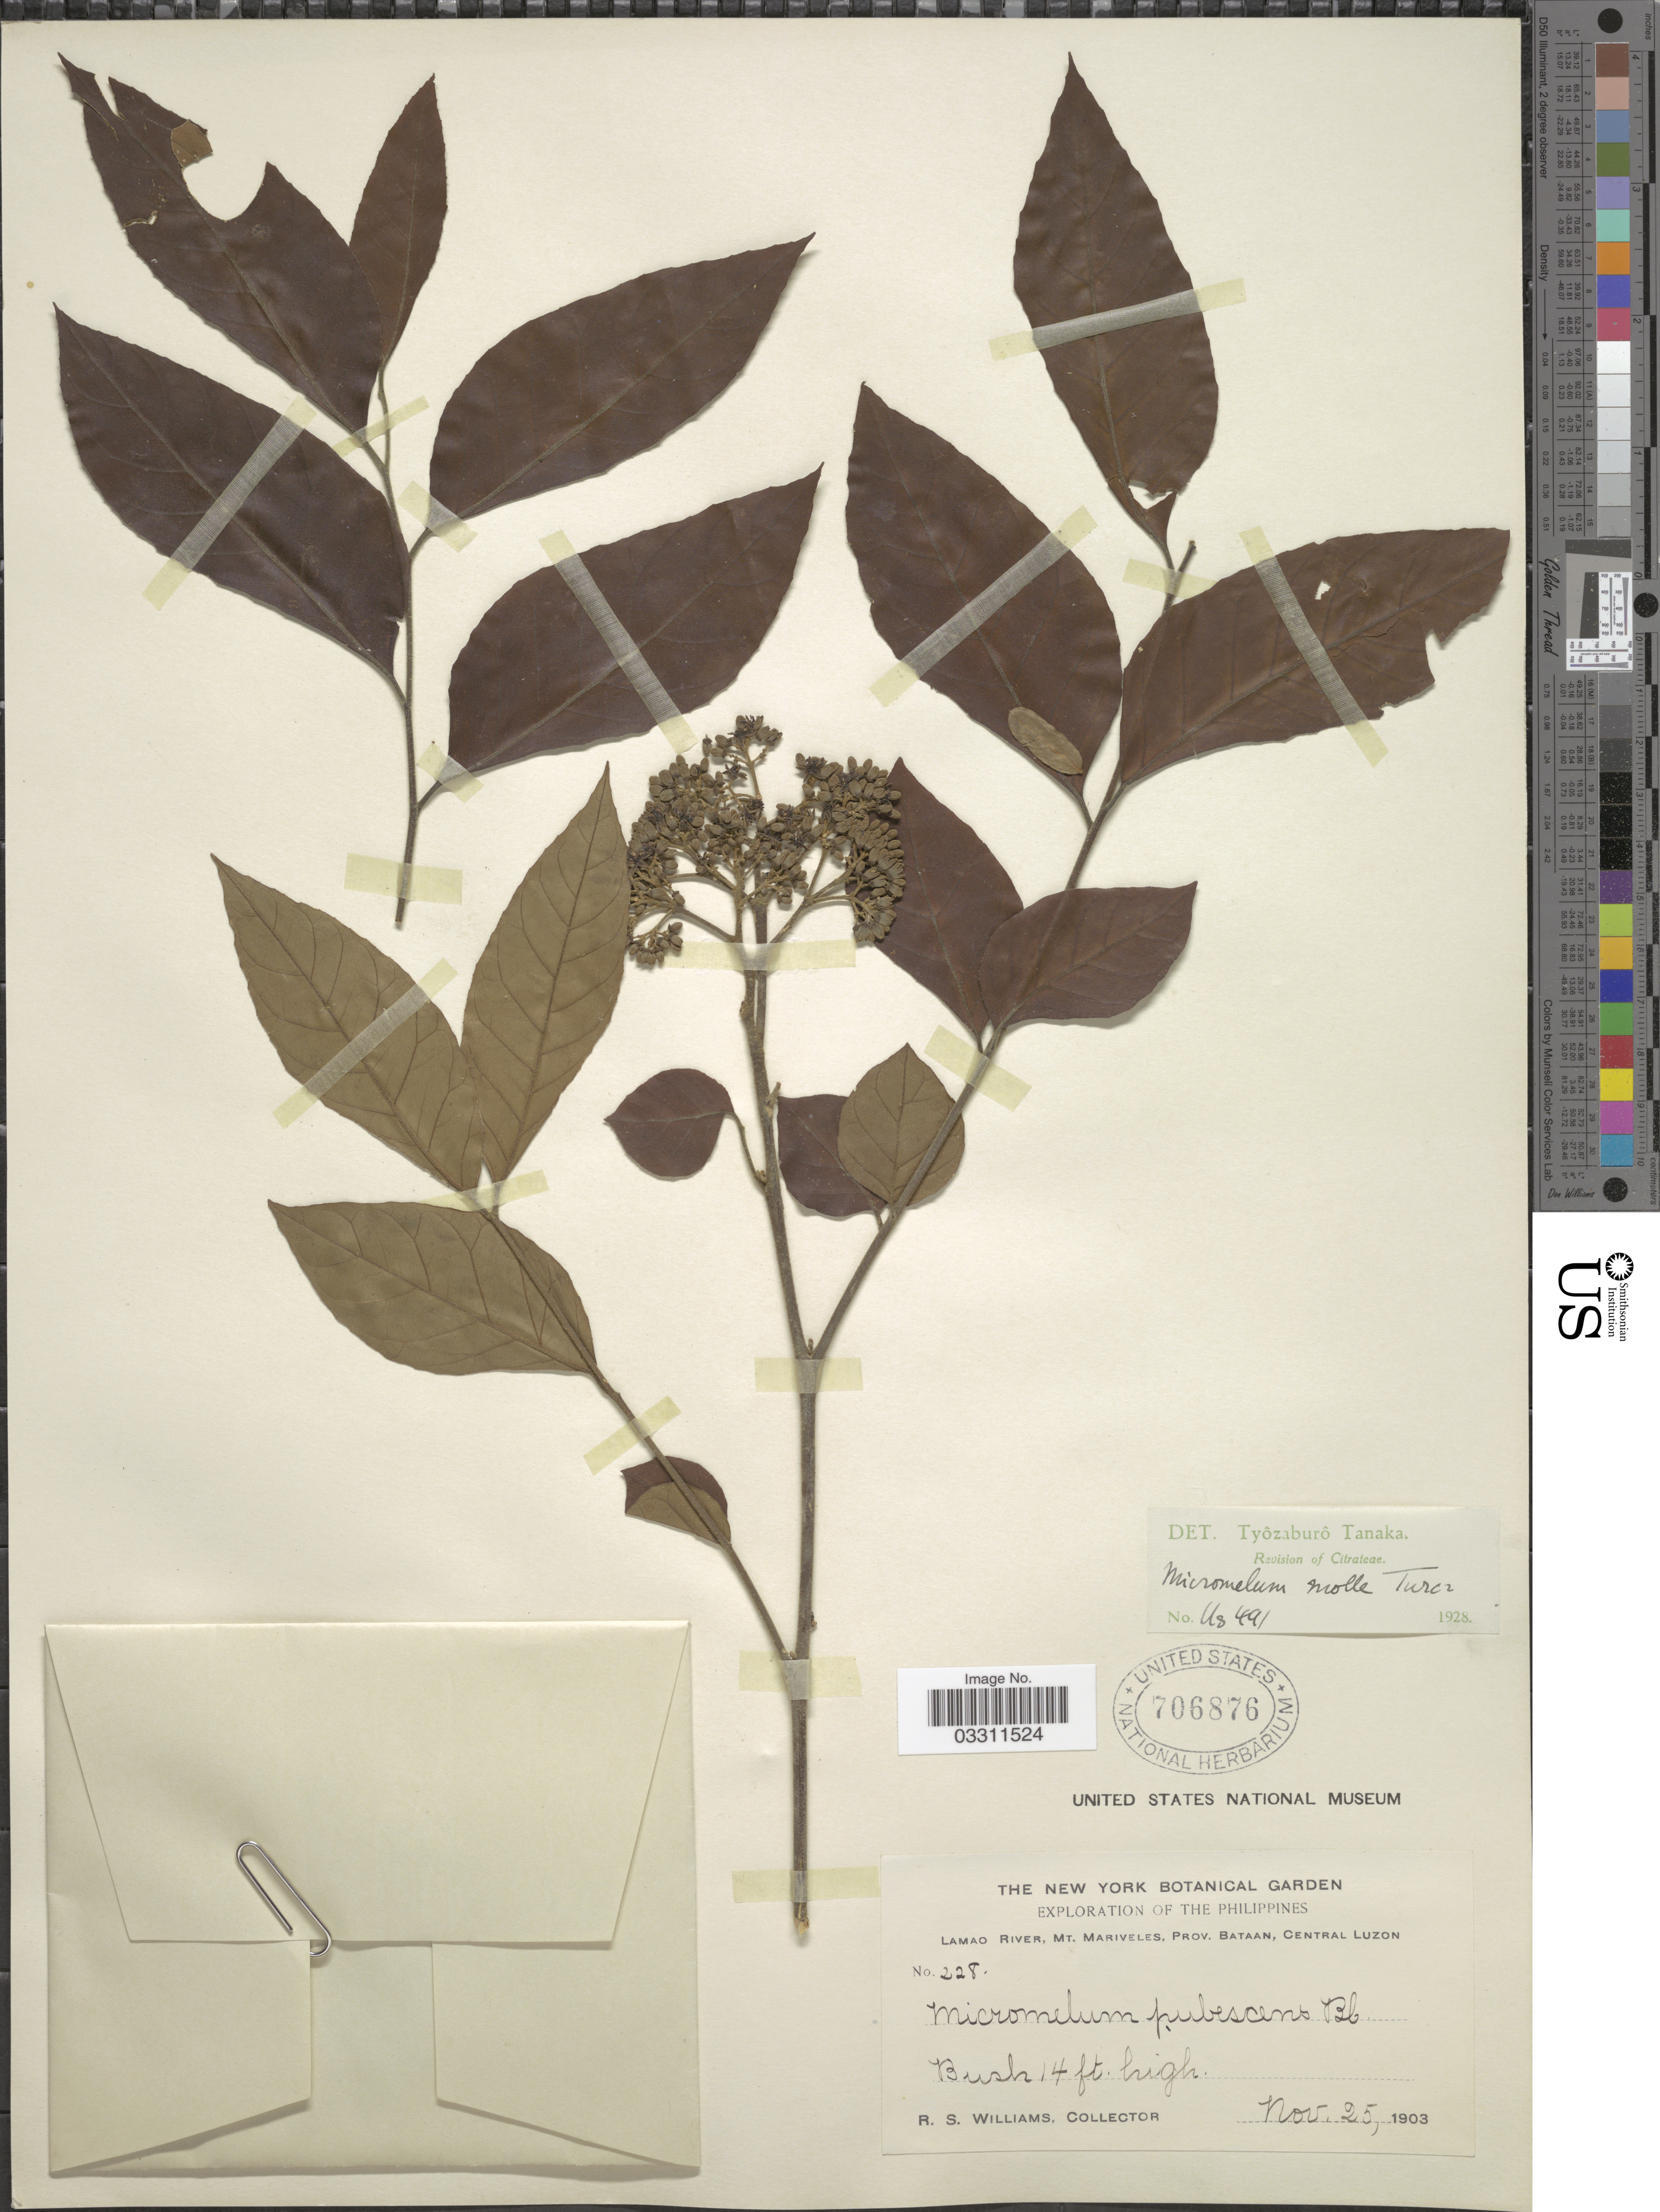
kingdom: Plantae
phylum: Tracheophyta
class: Magnoliopsida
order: Sapindales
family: Rutaceae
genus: Micromelum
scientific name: Micromelum molle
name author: Turcz.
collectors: R. S. Williams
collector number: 228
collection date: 1903-11-25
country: Philippines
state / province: Central Luzon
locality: Lamao River, Mt. Mariveles, Prov. Bataan, Central Luzon.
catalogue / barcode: US 706876